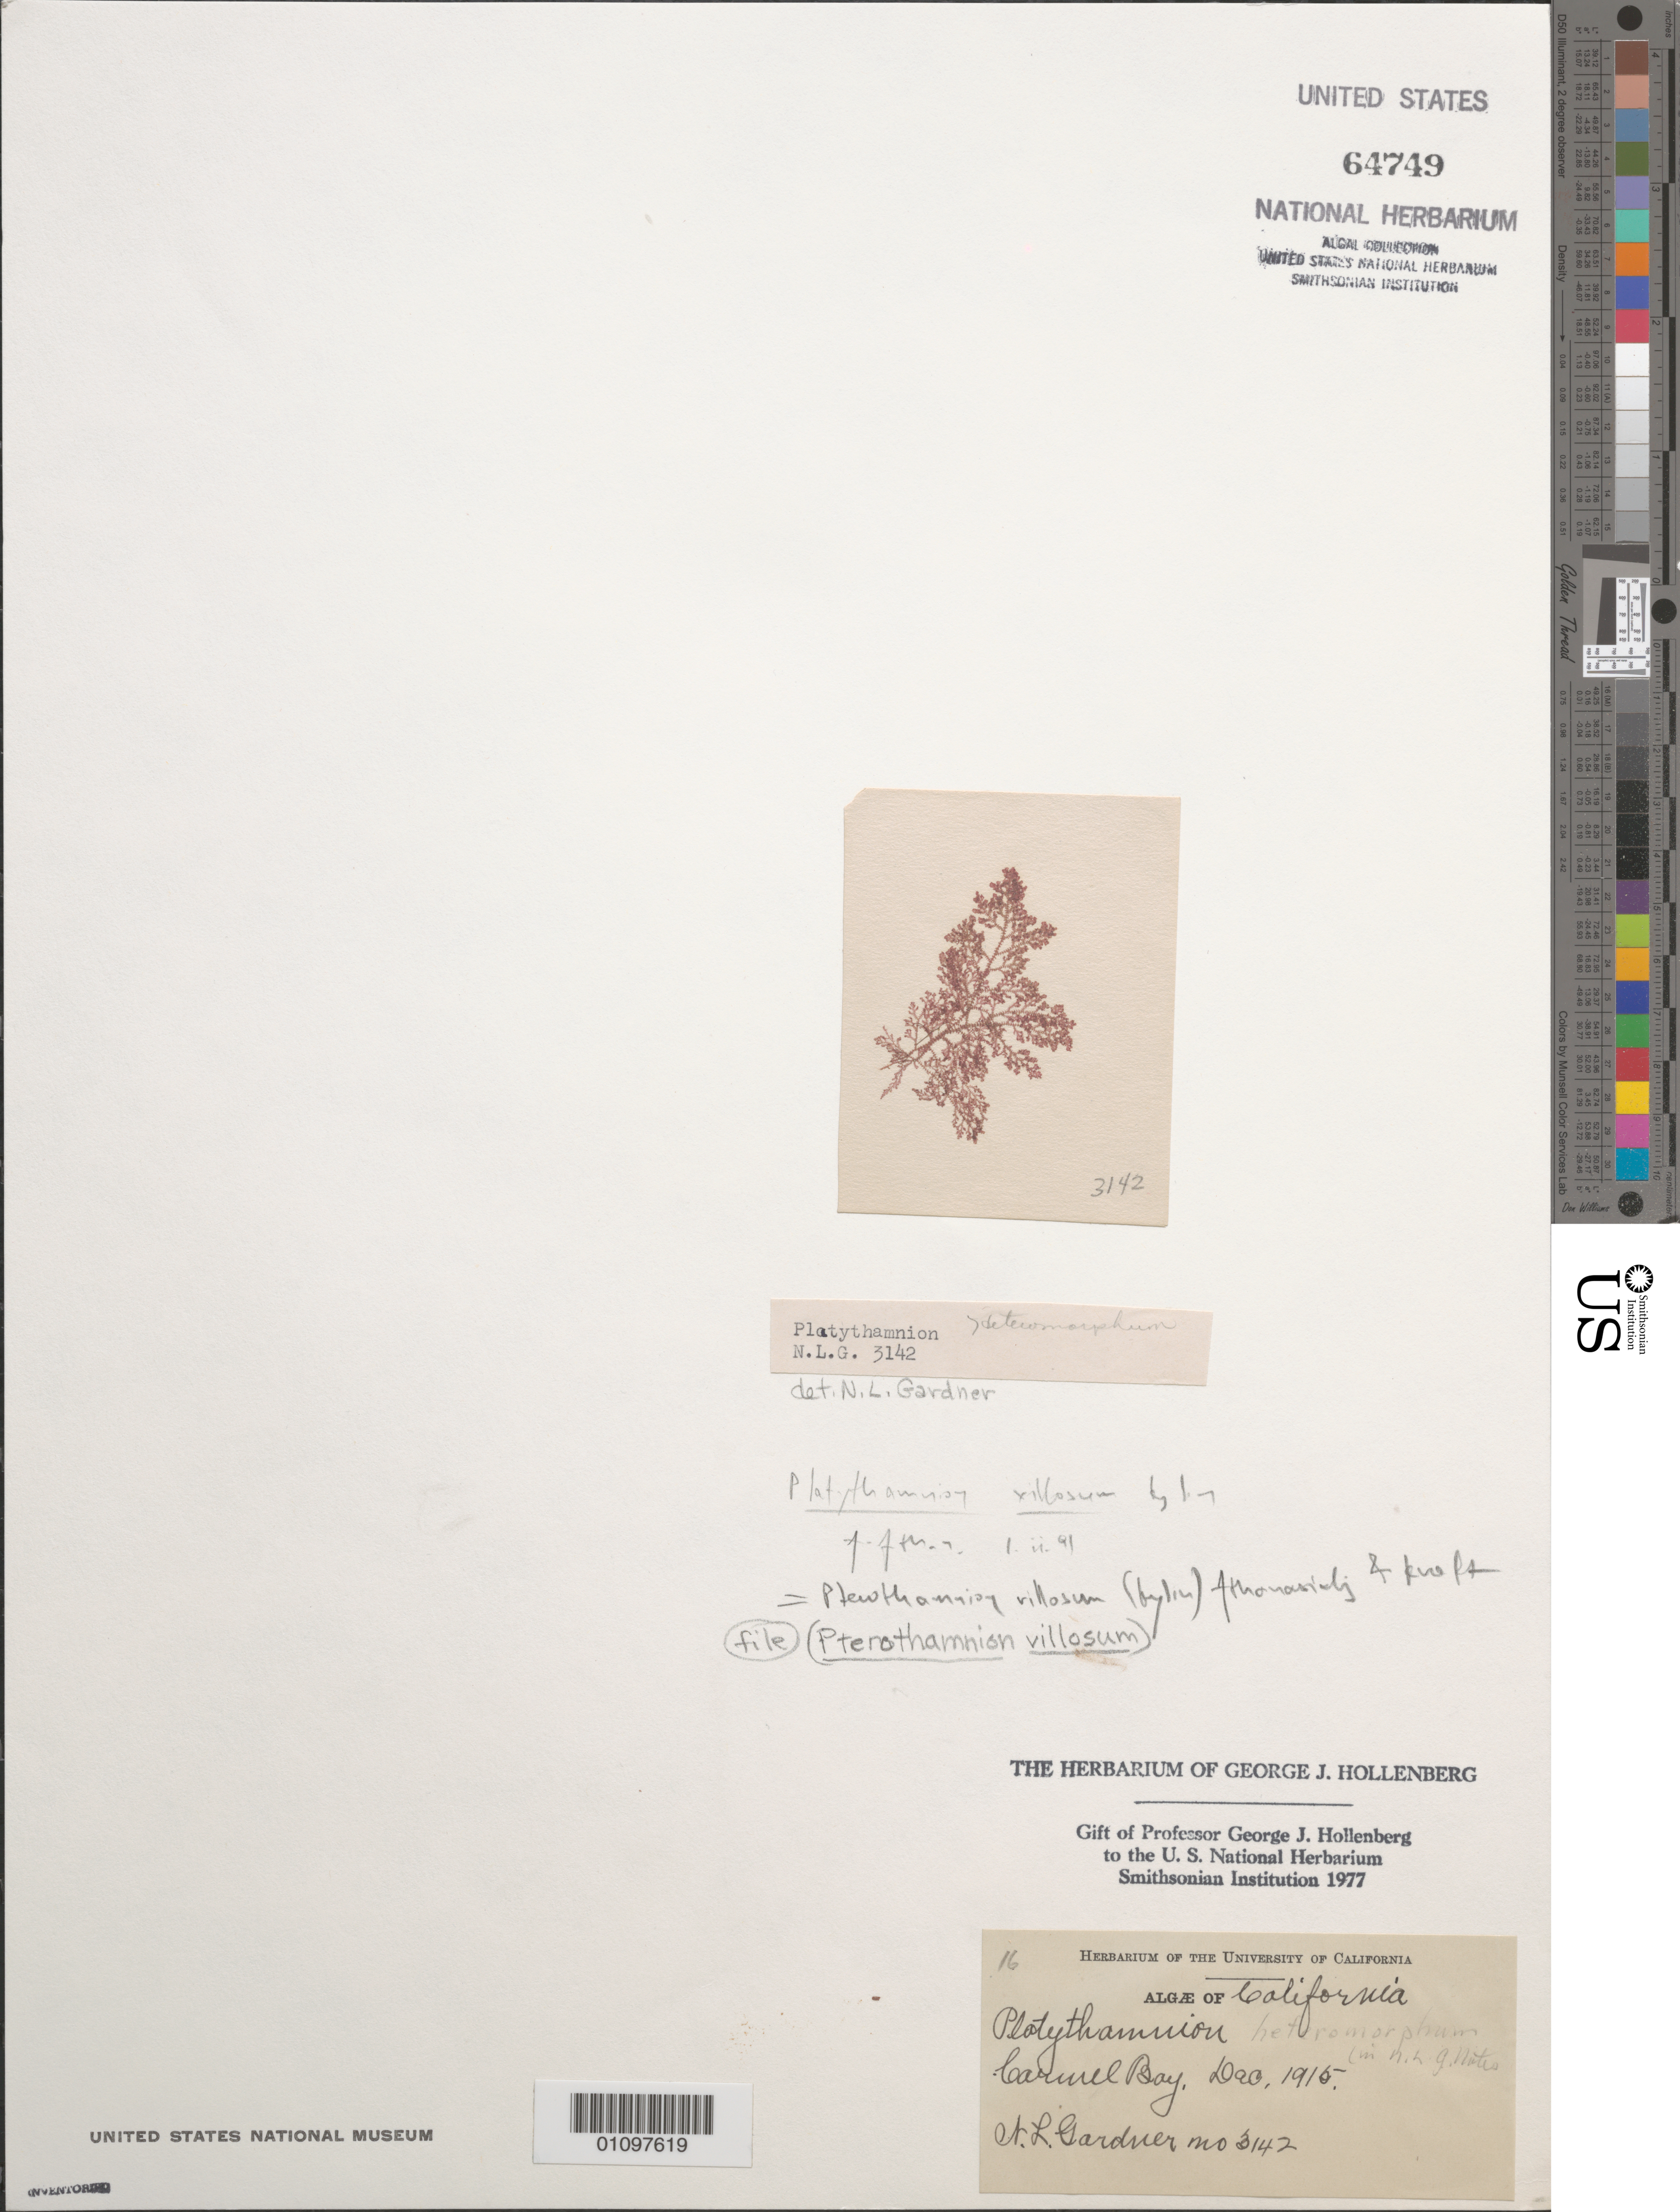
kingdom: Plantae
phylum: Rhodophyta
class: Florideophyceae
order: Ceramiales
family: Ceramiaceae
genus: Pterothamnion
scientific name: Pterothamnion villosum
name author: (Kylin) A. Athanasiadis & G.T.Kraft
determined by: Athanasiadis, A., (GOTEX), Gothenburg University (SWEDEN)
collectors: N. Gardner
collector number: NLG 3142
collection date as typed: Dec 1915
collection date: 1915-12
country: United States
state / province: California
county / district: Monterey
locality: Carmel Bay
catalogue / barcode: US 64749